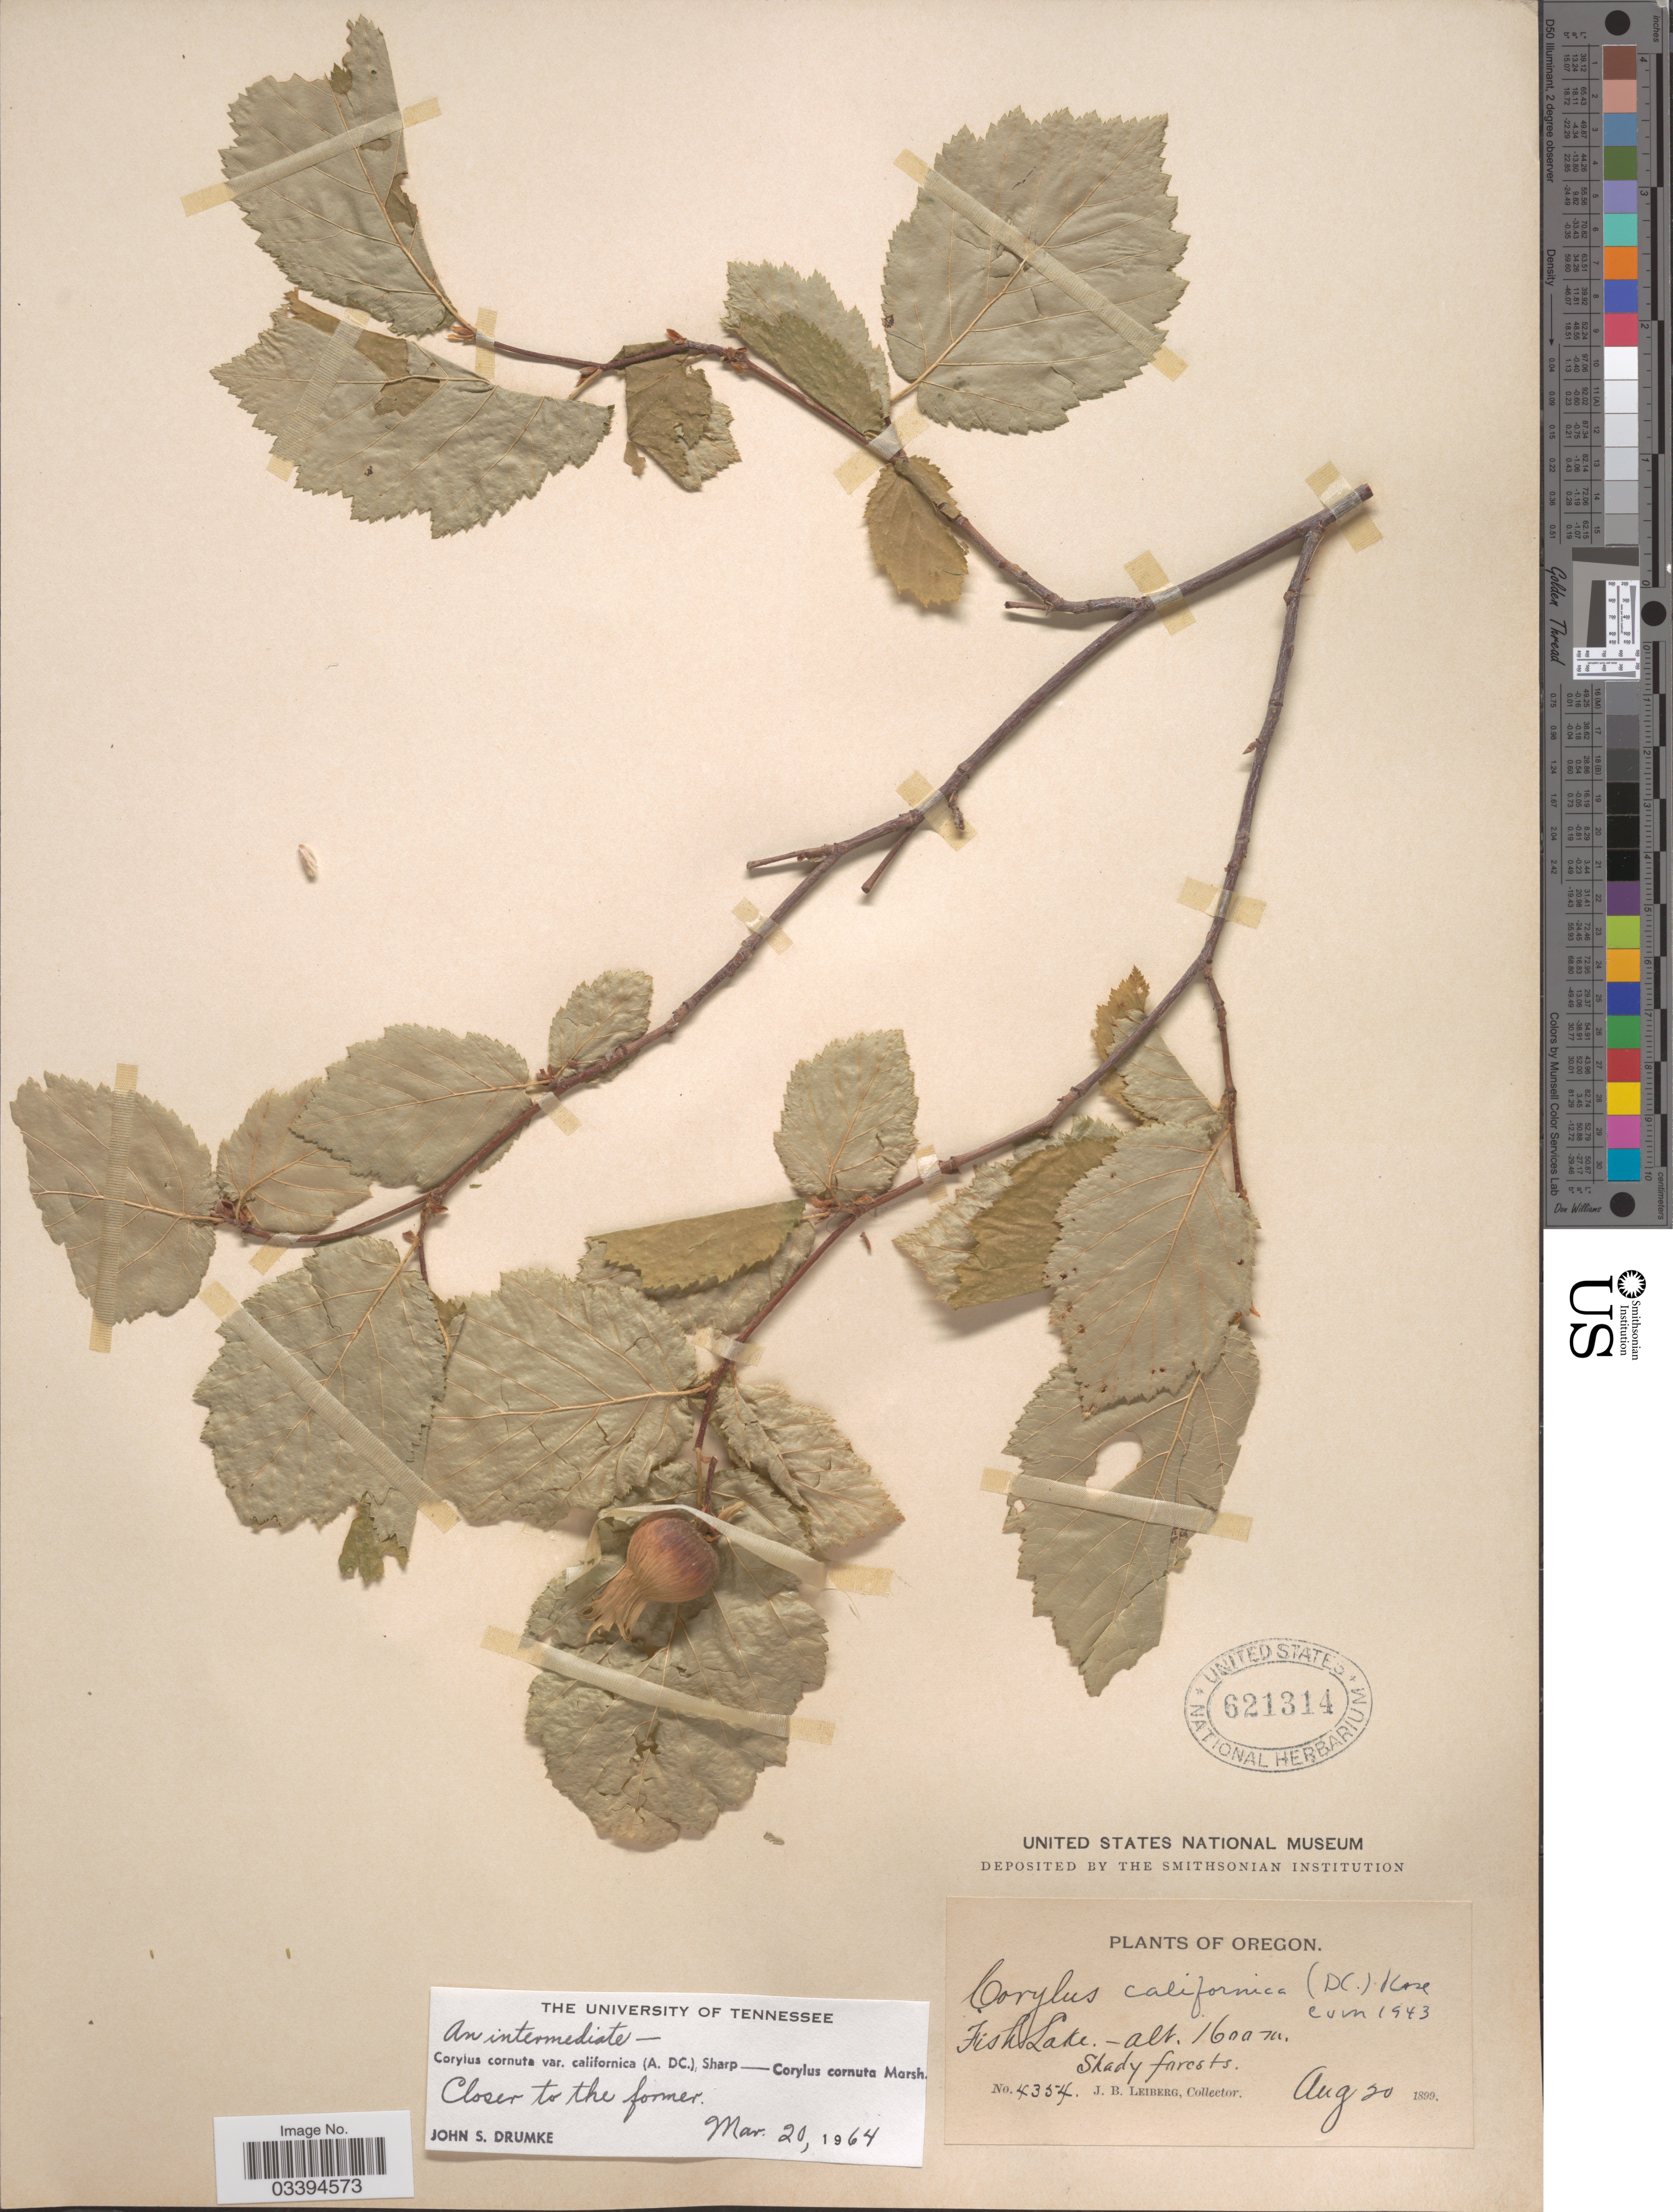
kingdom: Plantae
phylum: Tracheophyta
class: Magnoliopsida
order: Fagales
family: Betulaceae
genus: Corylus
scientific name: Corylus californica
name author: (A. DC.) Rose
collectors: J. B. Leiberg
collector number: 4354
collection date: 1899-08-20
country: United States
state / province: Oregon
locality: Fish Lake.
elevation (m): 1600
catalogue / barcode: US 621314